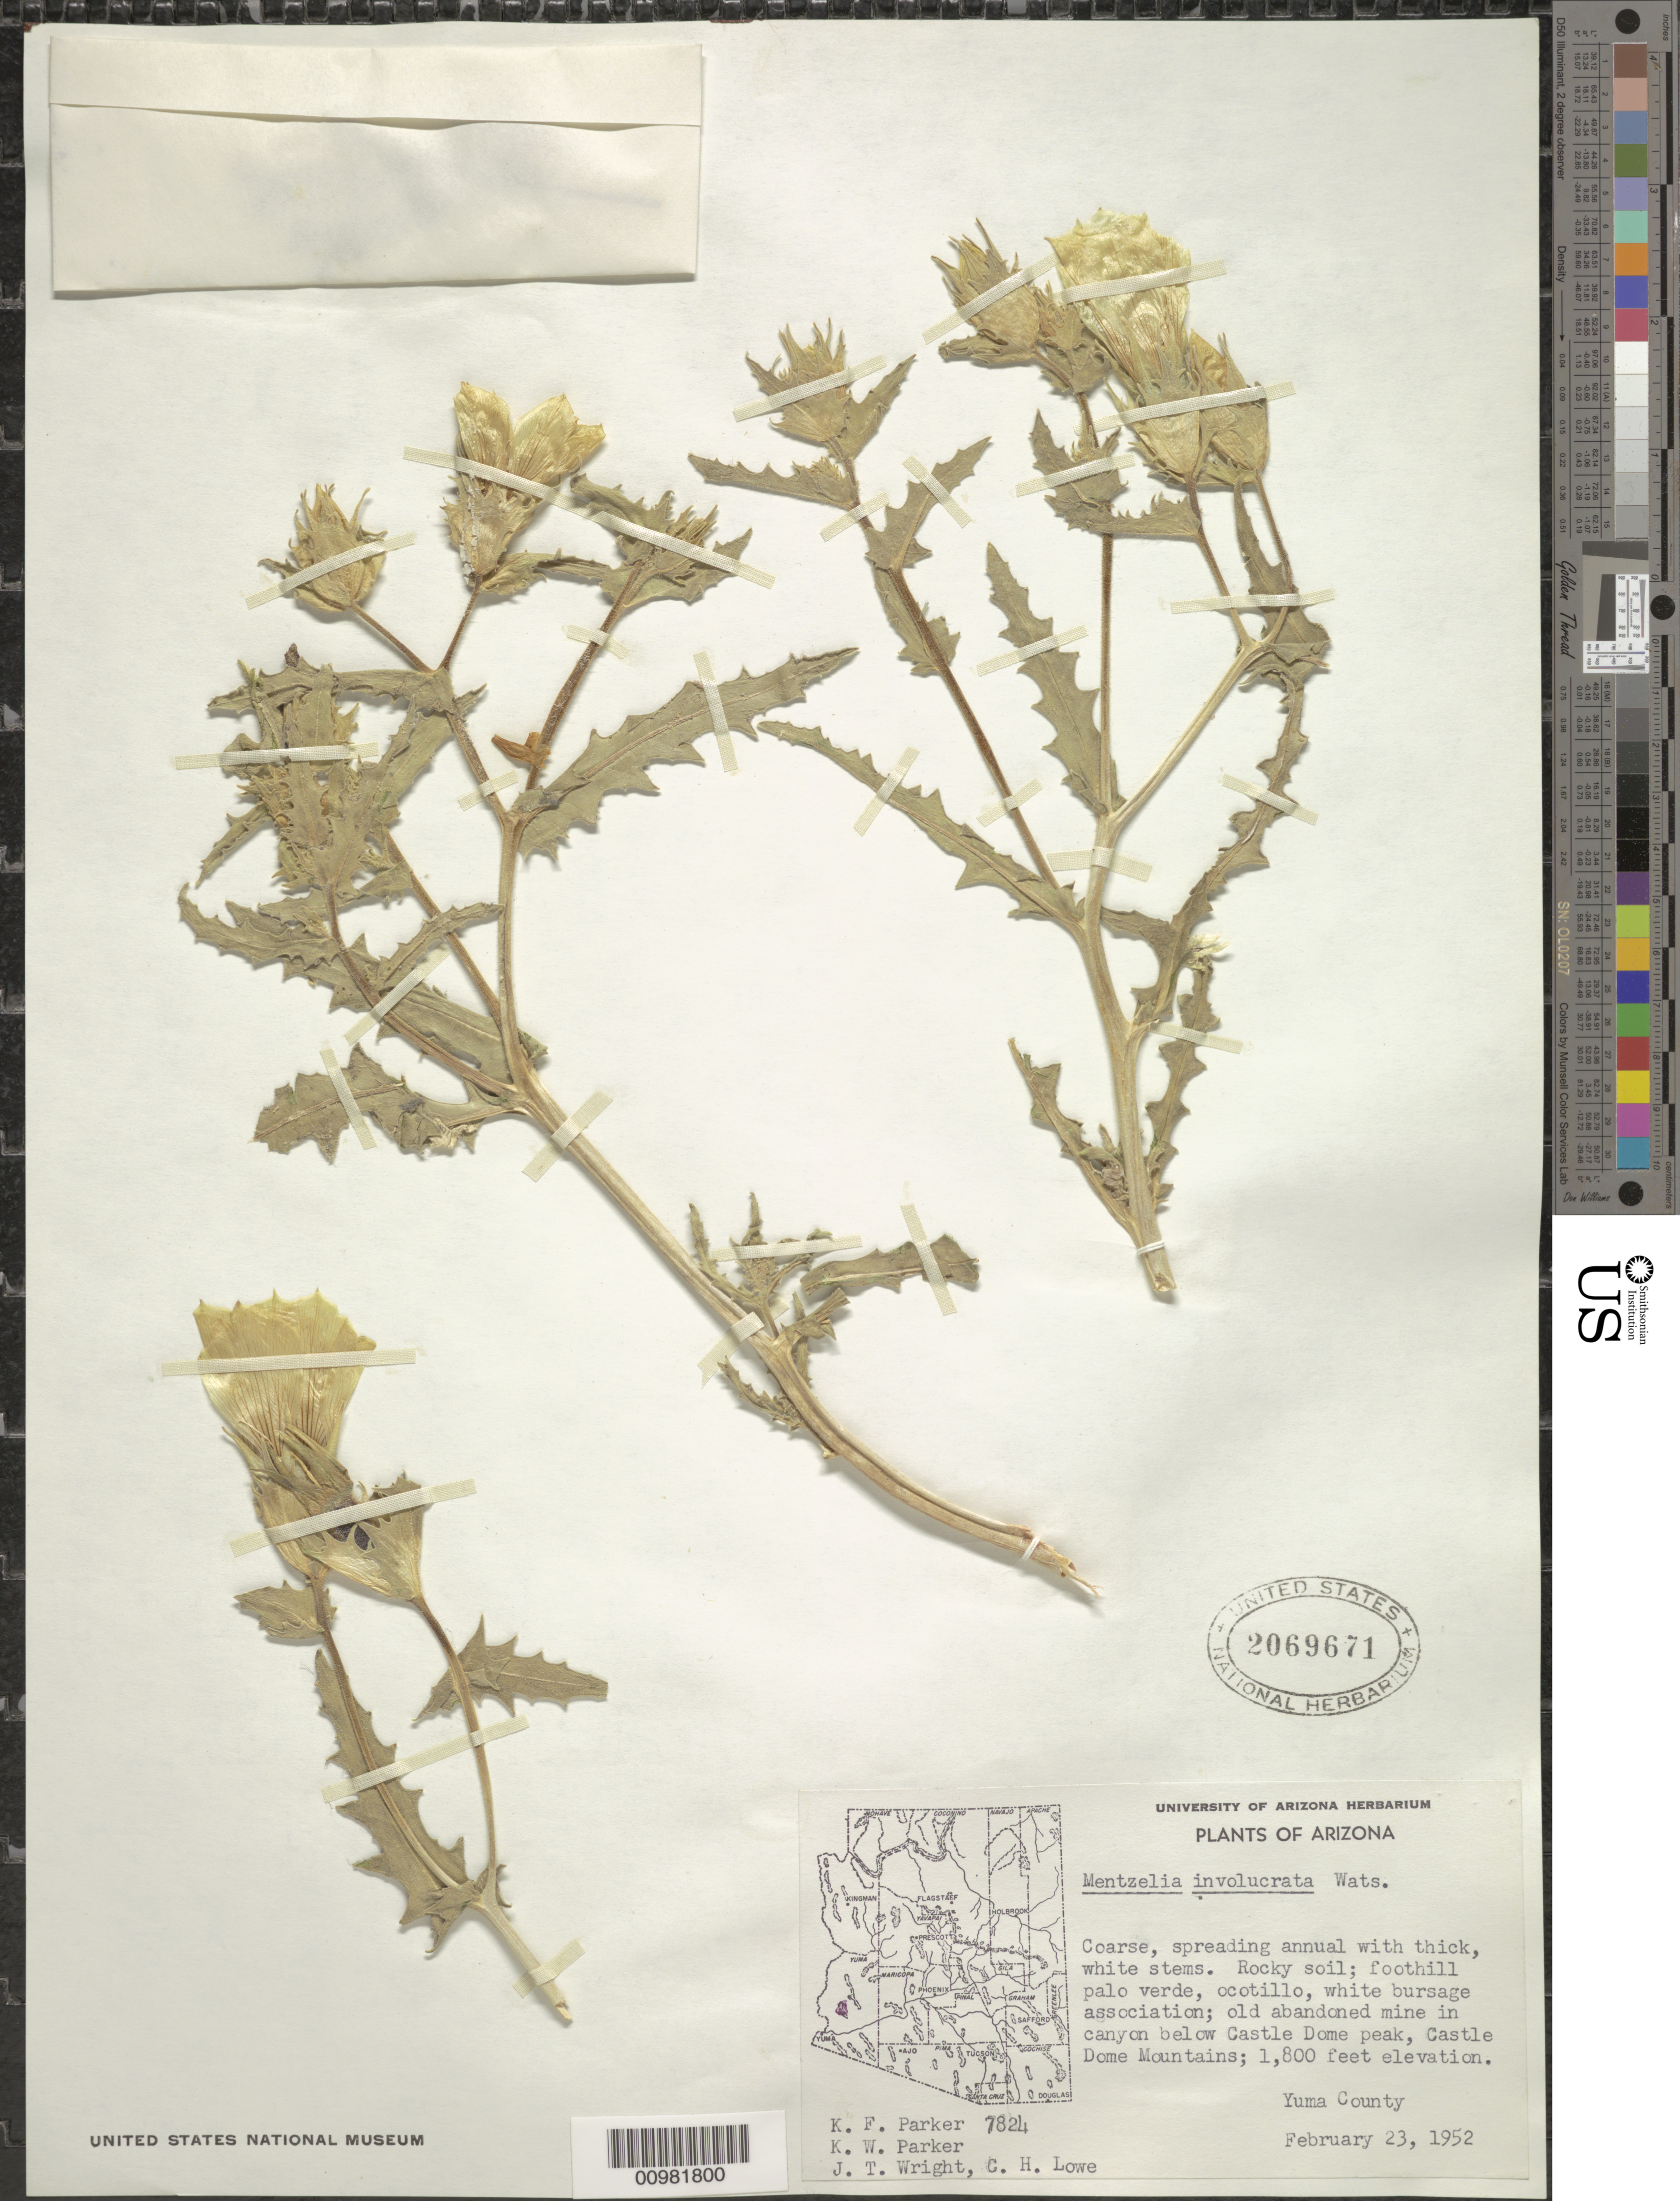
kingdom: Plantae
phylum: Tracheophyta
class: Magnoliopsida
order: Cornales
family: Loasaceae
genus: Mentzelia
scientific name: Mentzelia involucrata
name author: S. Watson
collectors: K. F. Parker, K. Parker, J. T. Wright & -- Lowe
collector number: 7824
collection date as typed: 23 Feb 1952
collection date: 1952-02-23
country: United States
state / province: Arizona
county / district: Yuma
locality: Castle Dome Mts.; old abandoned mine in canyon below Castle Dome peak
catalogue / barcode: US 2069671